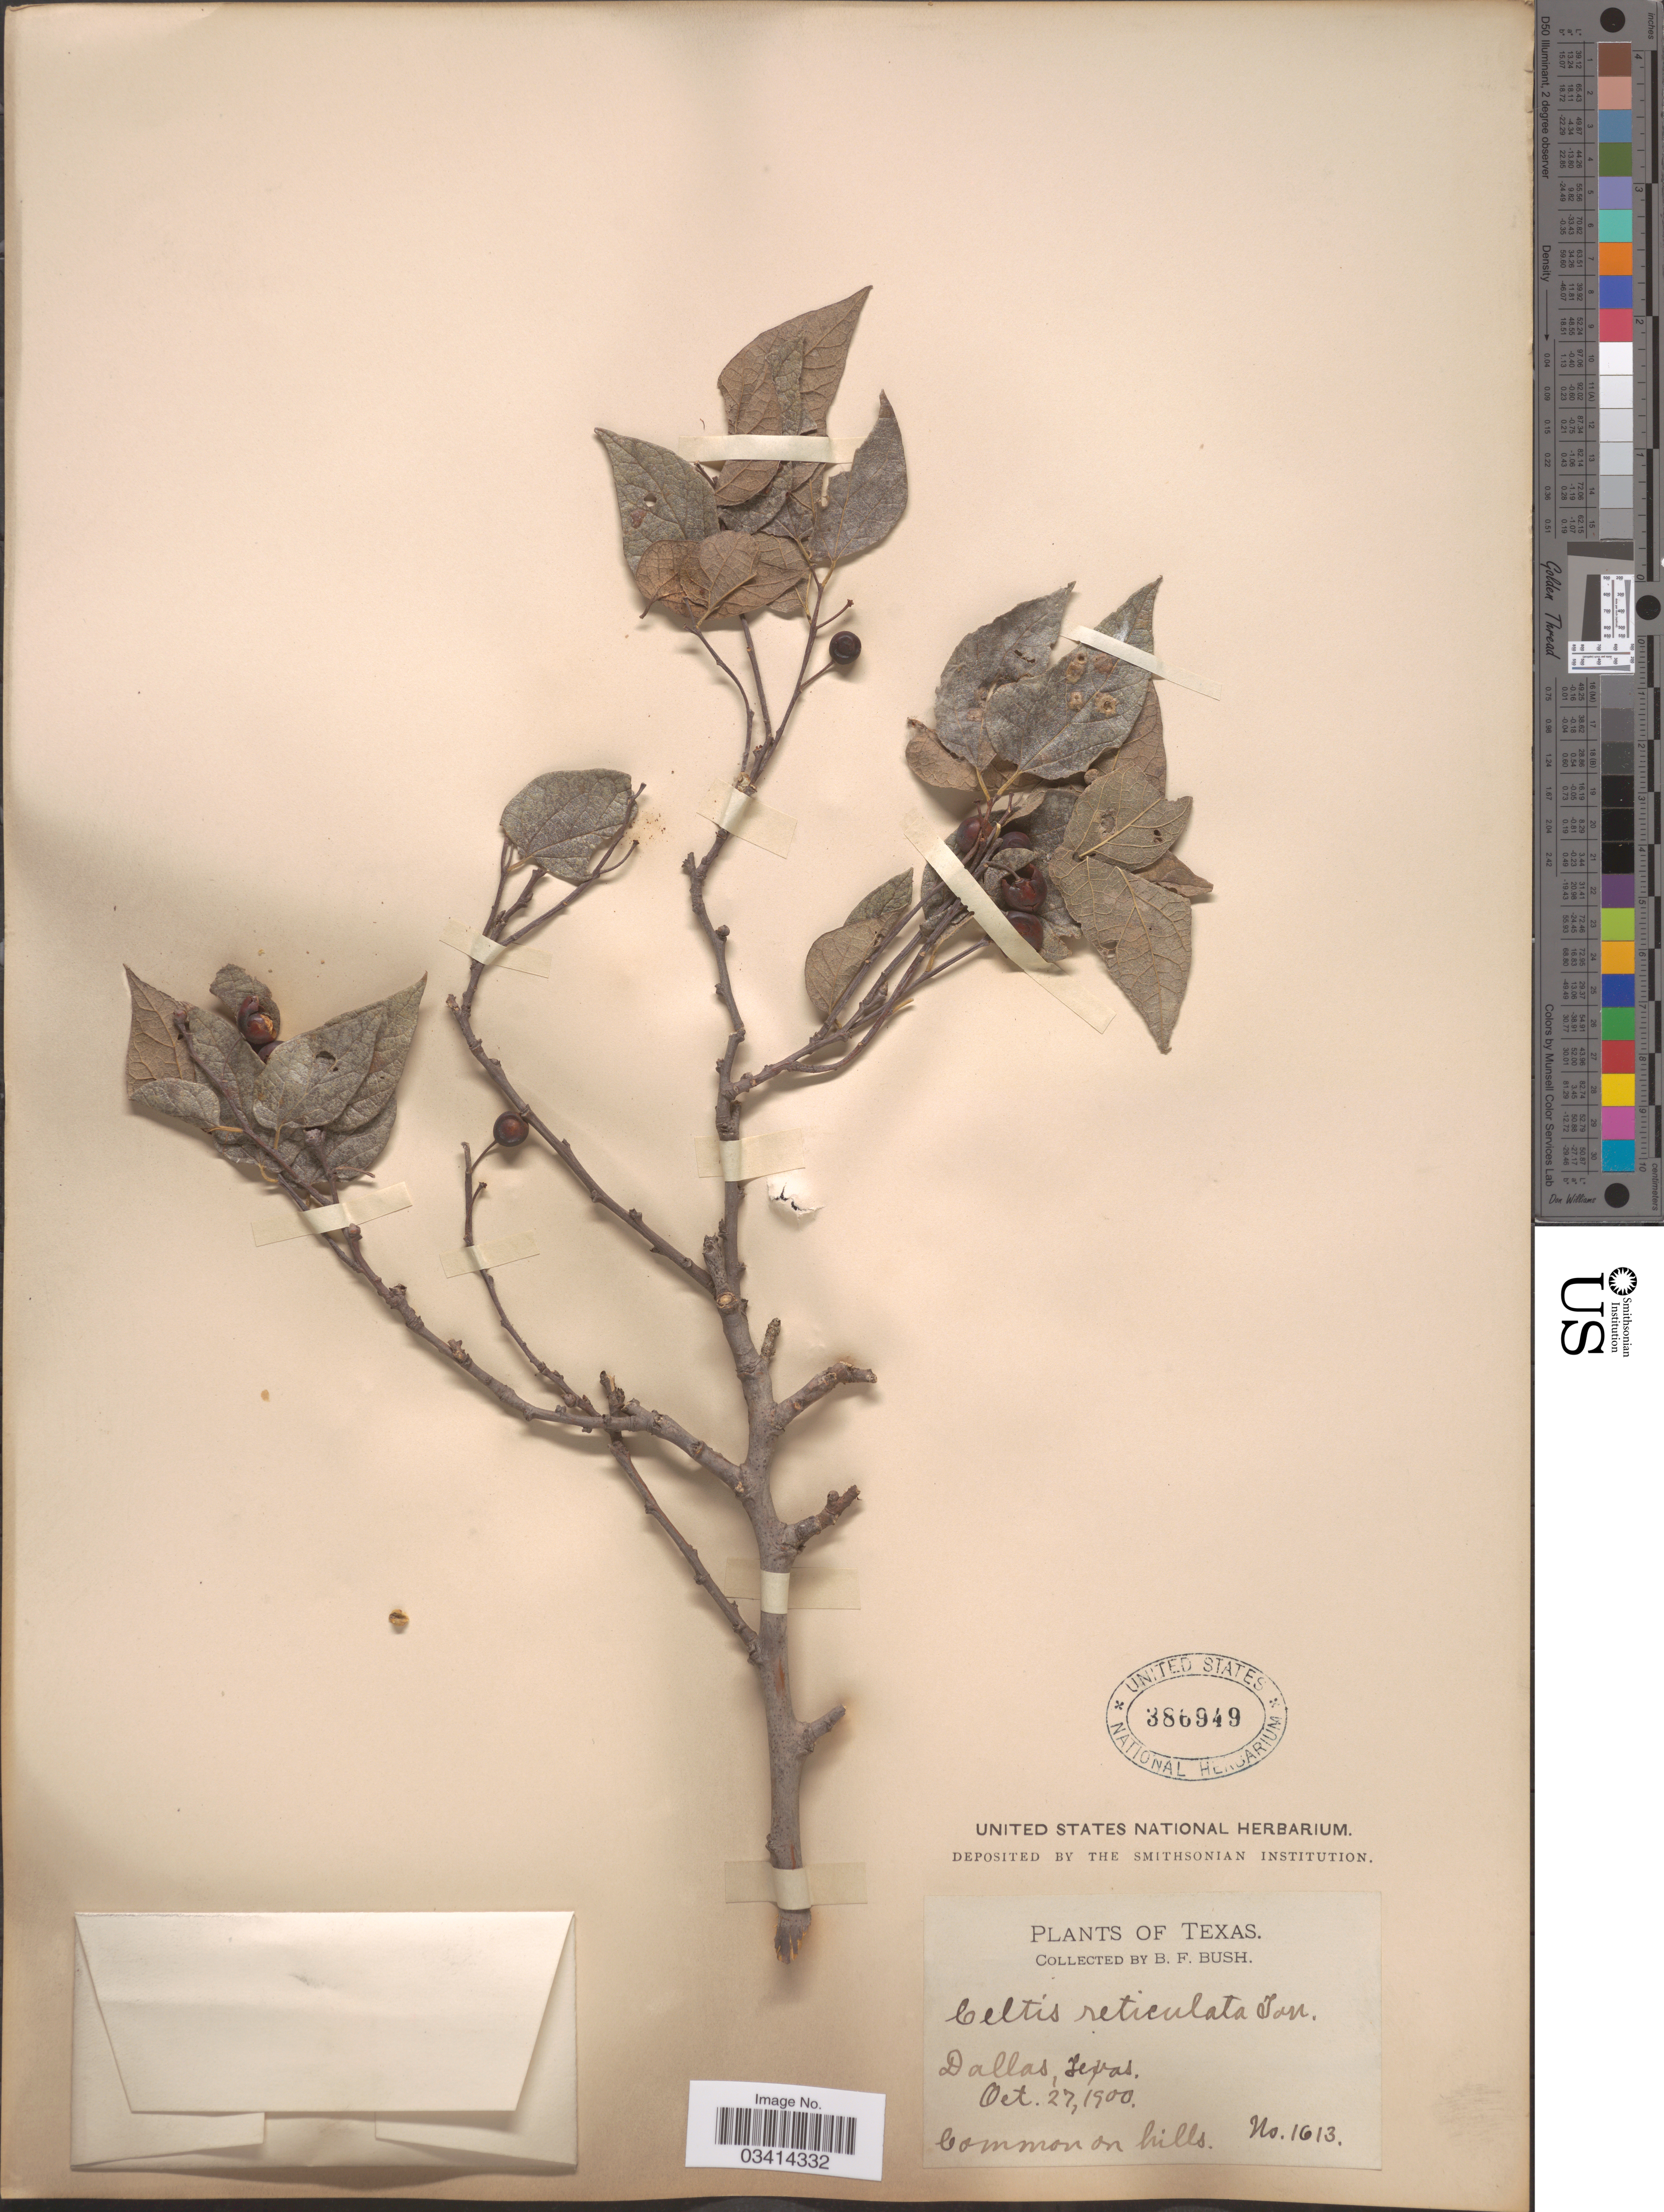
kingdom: Plantae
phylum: Tracheophyta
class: Magnoliopsida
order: Rosales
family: Cannabaceae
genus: Celtis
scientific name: Celtis reticulata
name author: Torr.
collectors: B. F. Bush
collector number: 1613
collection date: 1900-10-27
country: United States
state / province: Texas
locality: Dallas.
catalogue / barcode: US 386949